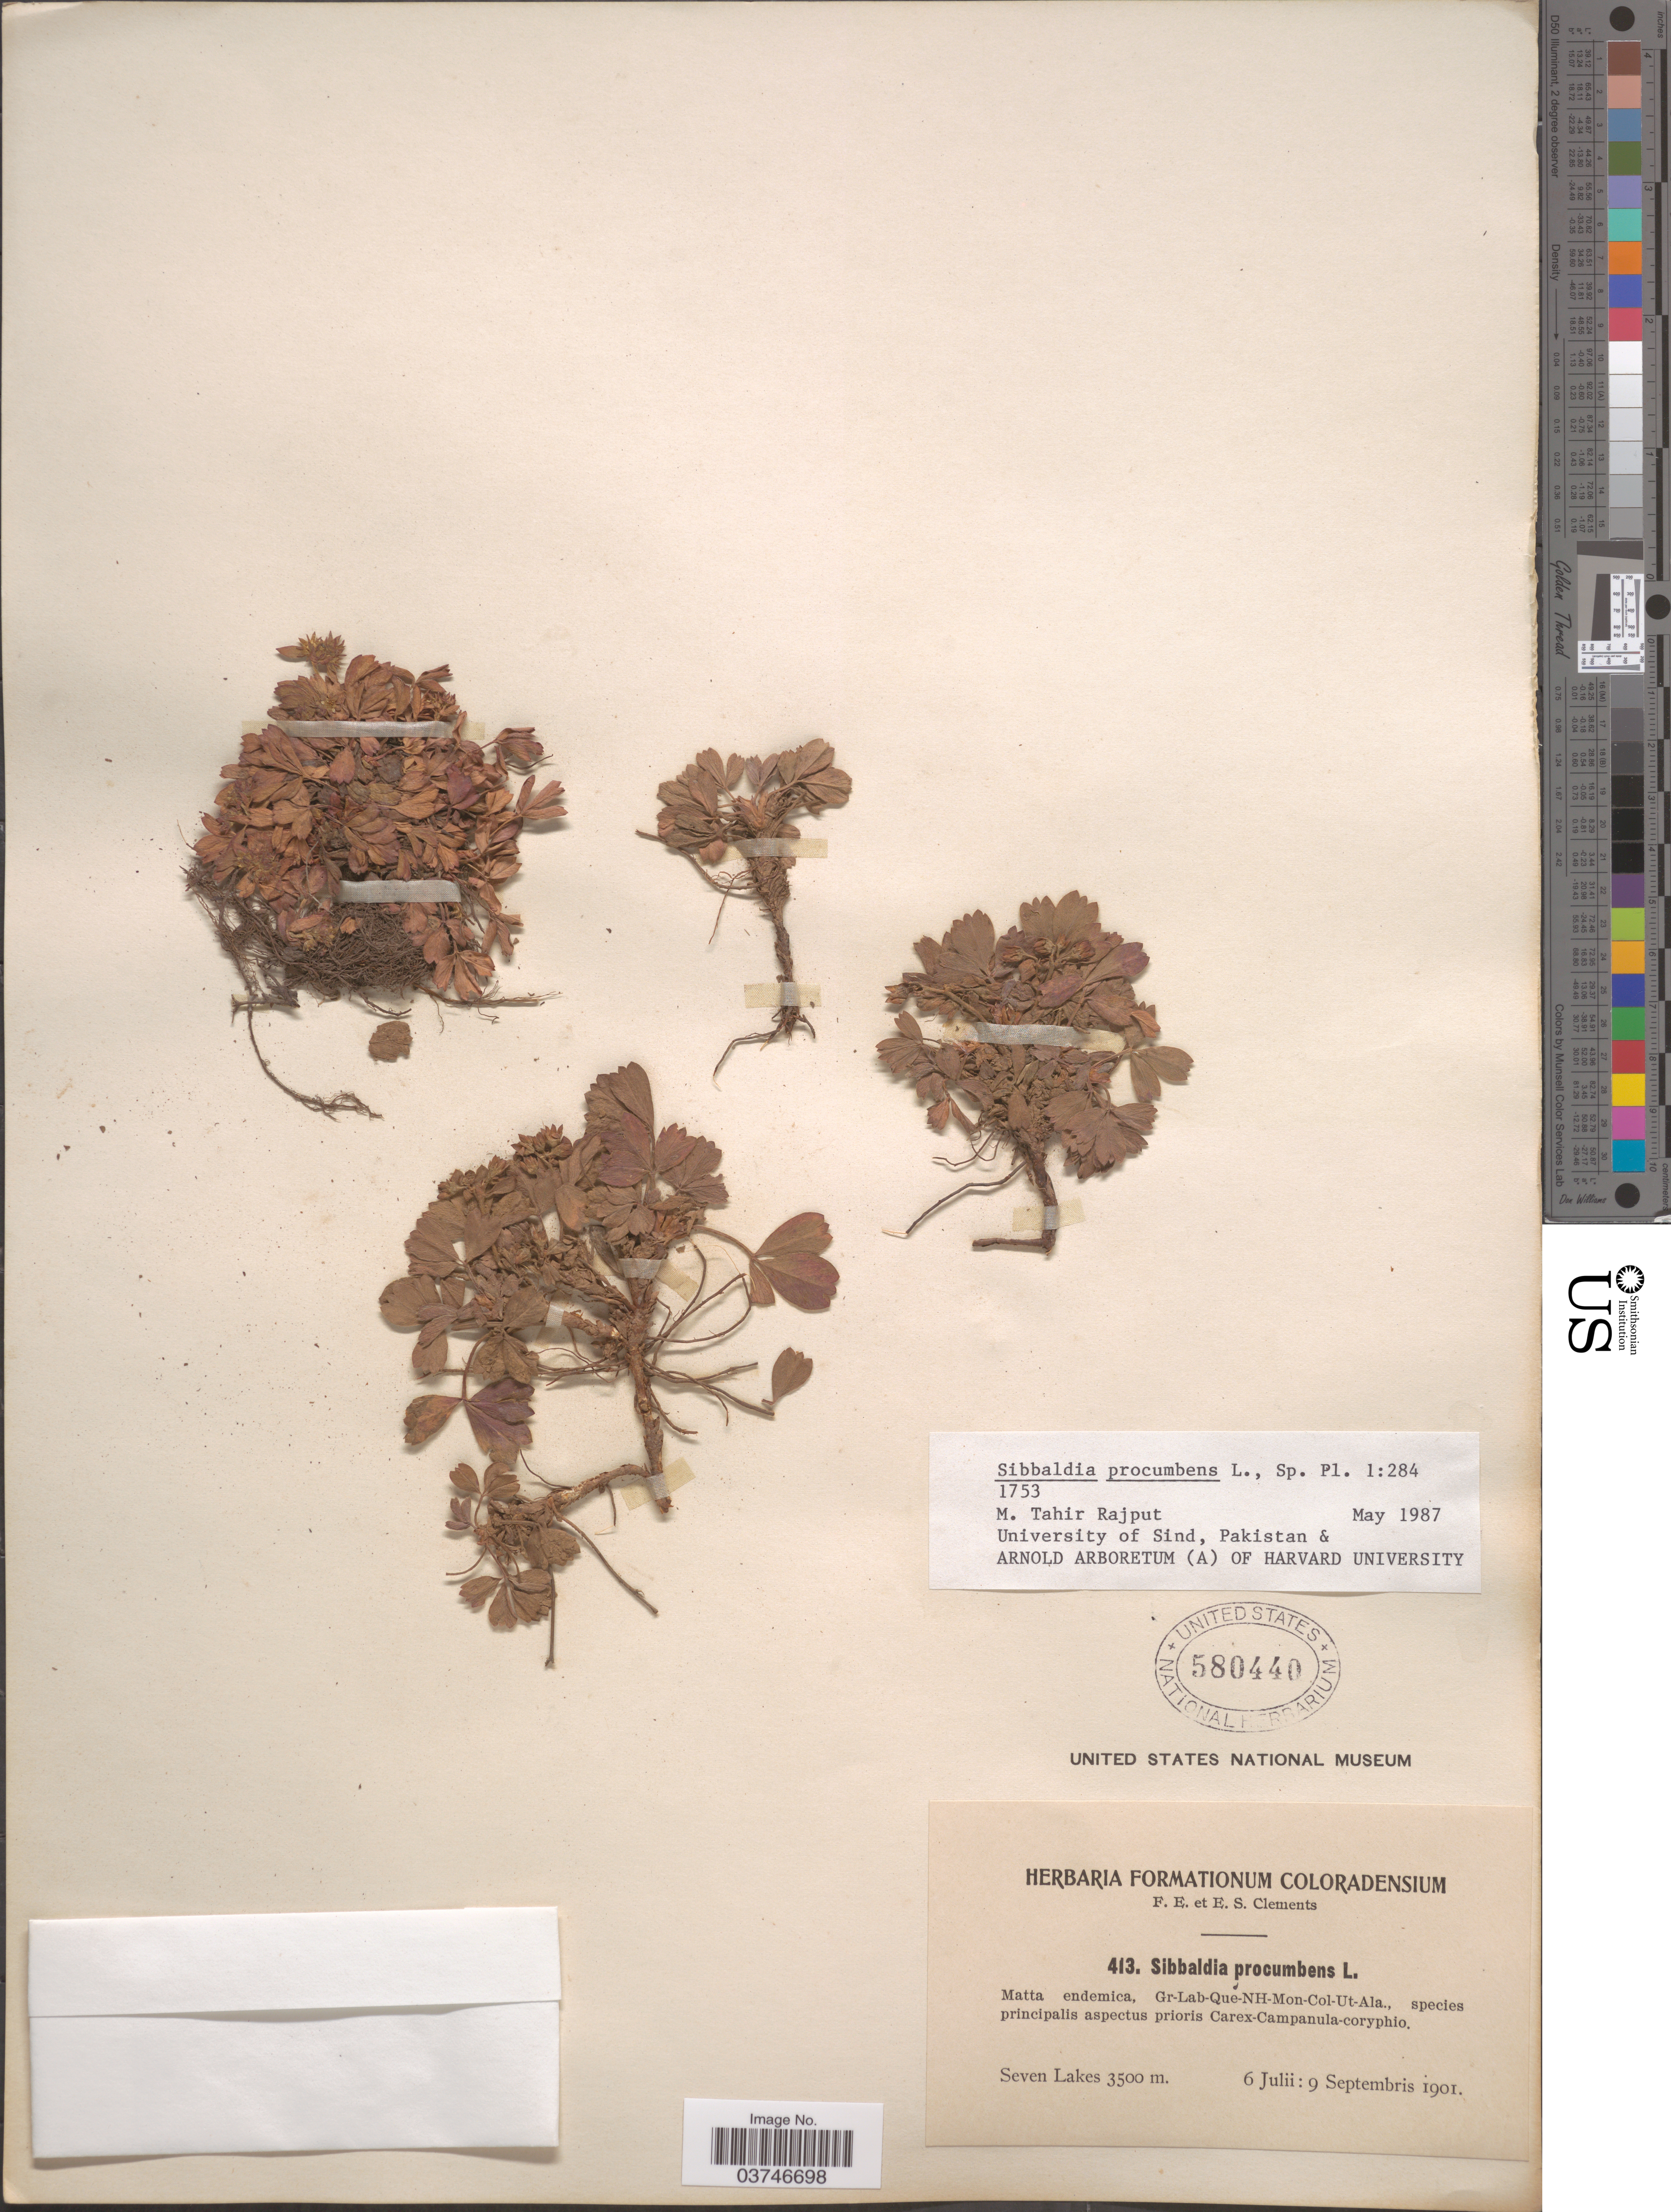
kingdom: Plantae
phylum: Tracheophyta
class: Magnoliopsida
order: Rosales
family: Rosaceae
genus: Sibbaldia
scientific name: Sibbaldia procumbens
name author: L.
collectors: F. E. Clements & E. S. Clements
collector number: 413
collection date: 1901-07-06/1901-09-09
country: United States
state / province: Colorado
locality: Seven Lakes.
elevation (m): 3500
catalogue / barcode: US 580440